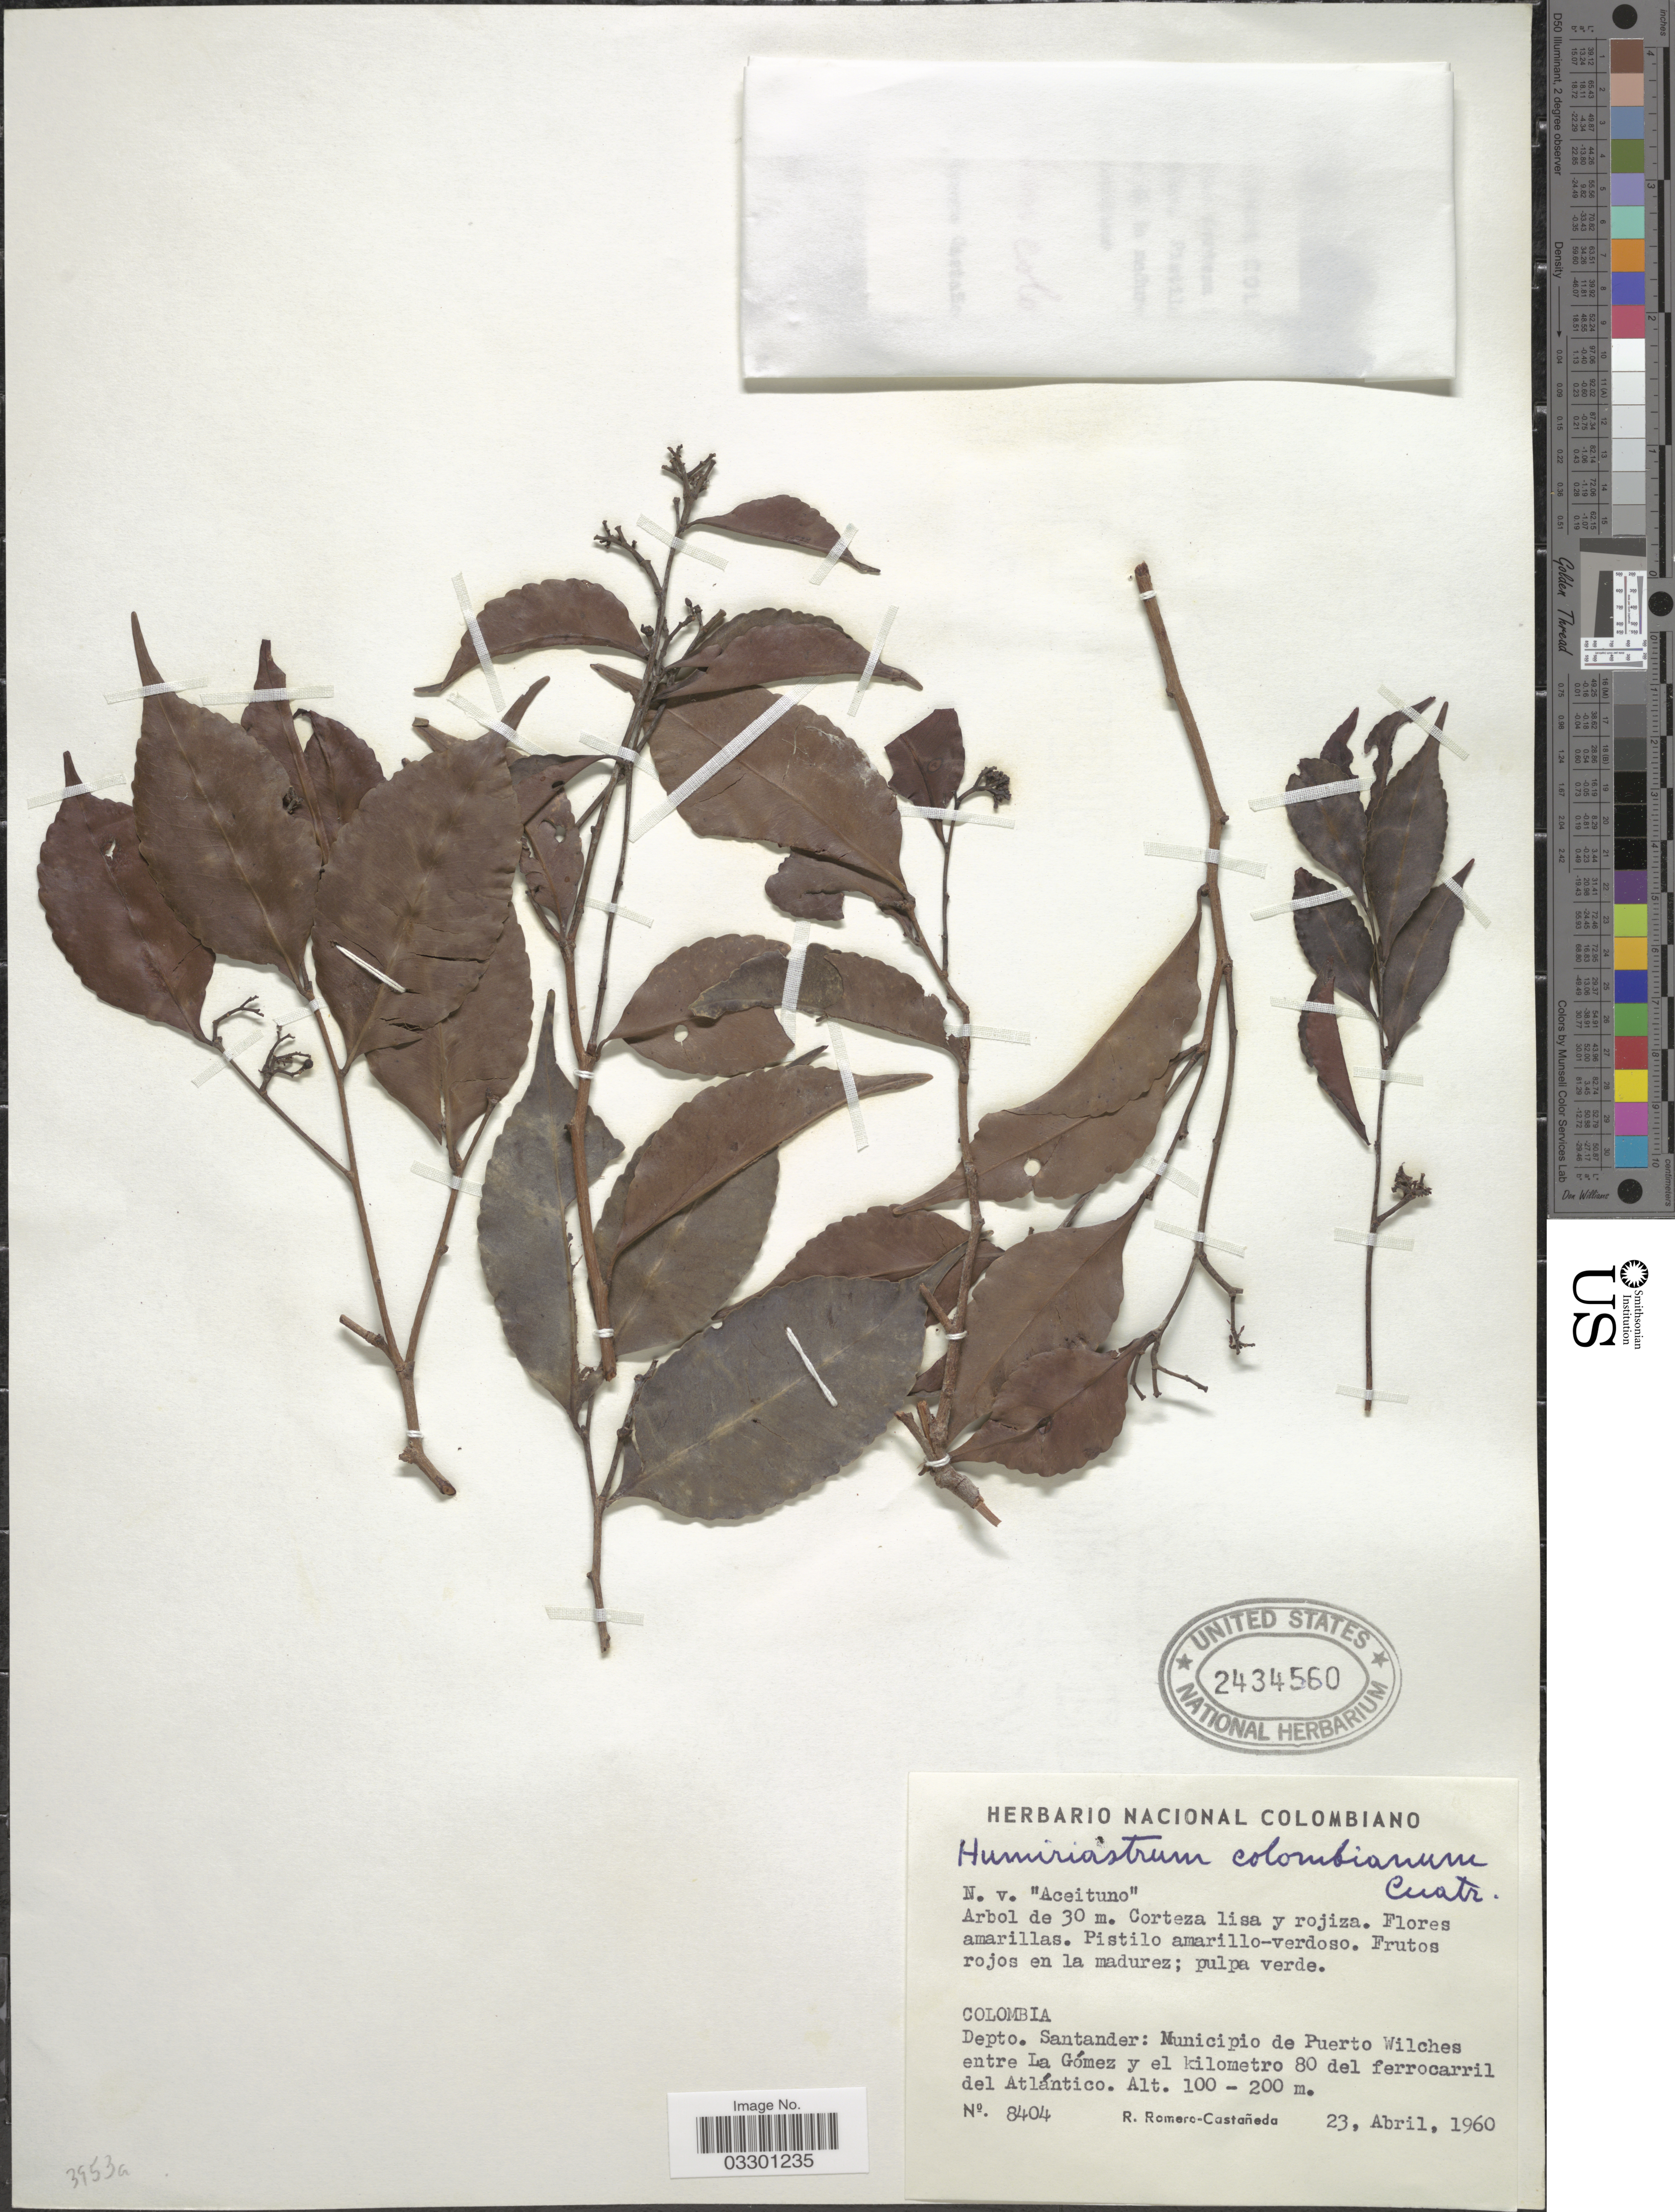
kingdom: Plantae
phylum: Tracheophyta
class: Magnoliopsida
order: Malpighiales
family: Humiriaceae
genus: Humiriastrum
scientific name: Humiriastrum colombianum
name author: (Cuatrec.) Cuatrec.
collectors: R. Romero Castañeda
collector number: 8404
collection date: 1960-04-23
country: Colombia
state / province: Santander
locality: Depto. Santander: Municipio de Puerto Wilches entre La Gómez y el kilometro 80 del ferrocarril del Atlántico.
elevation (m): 100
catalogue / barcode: US 2434560